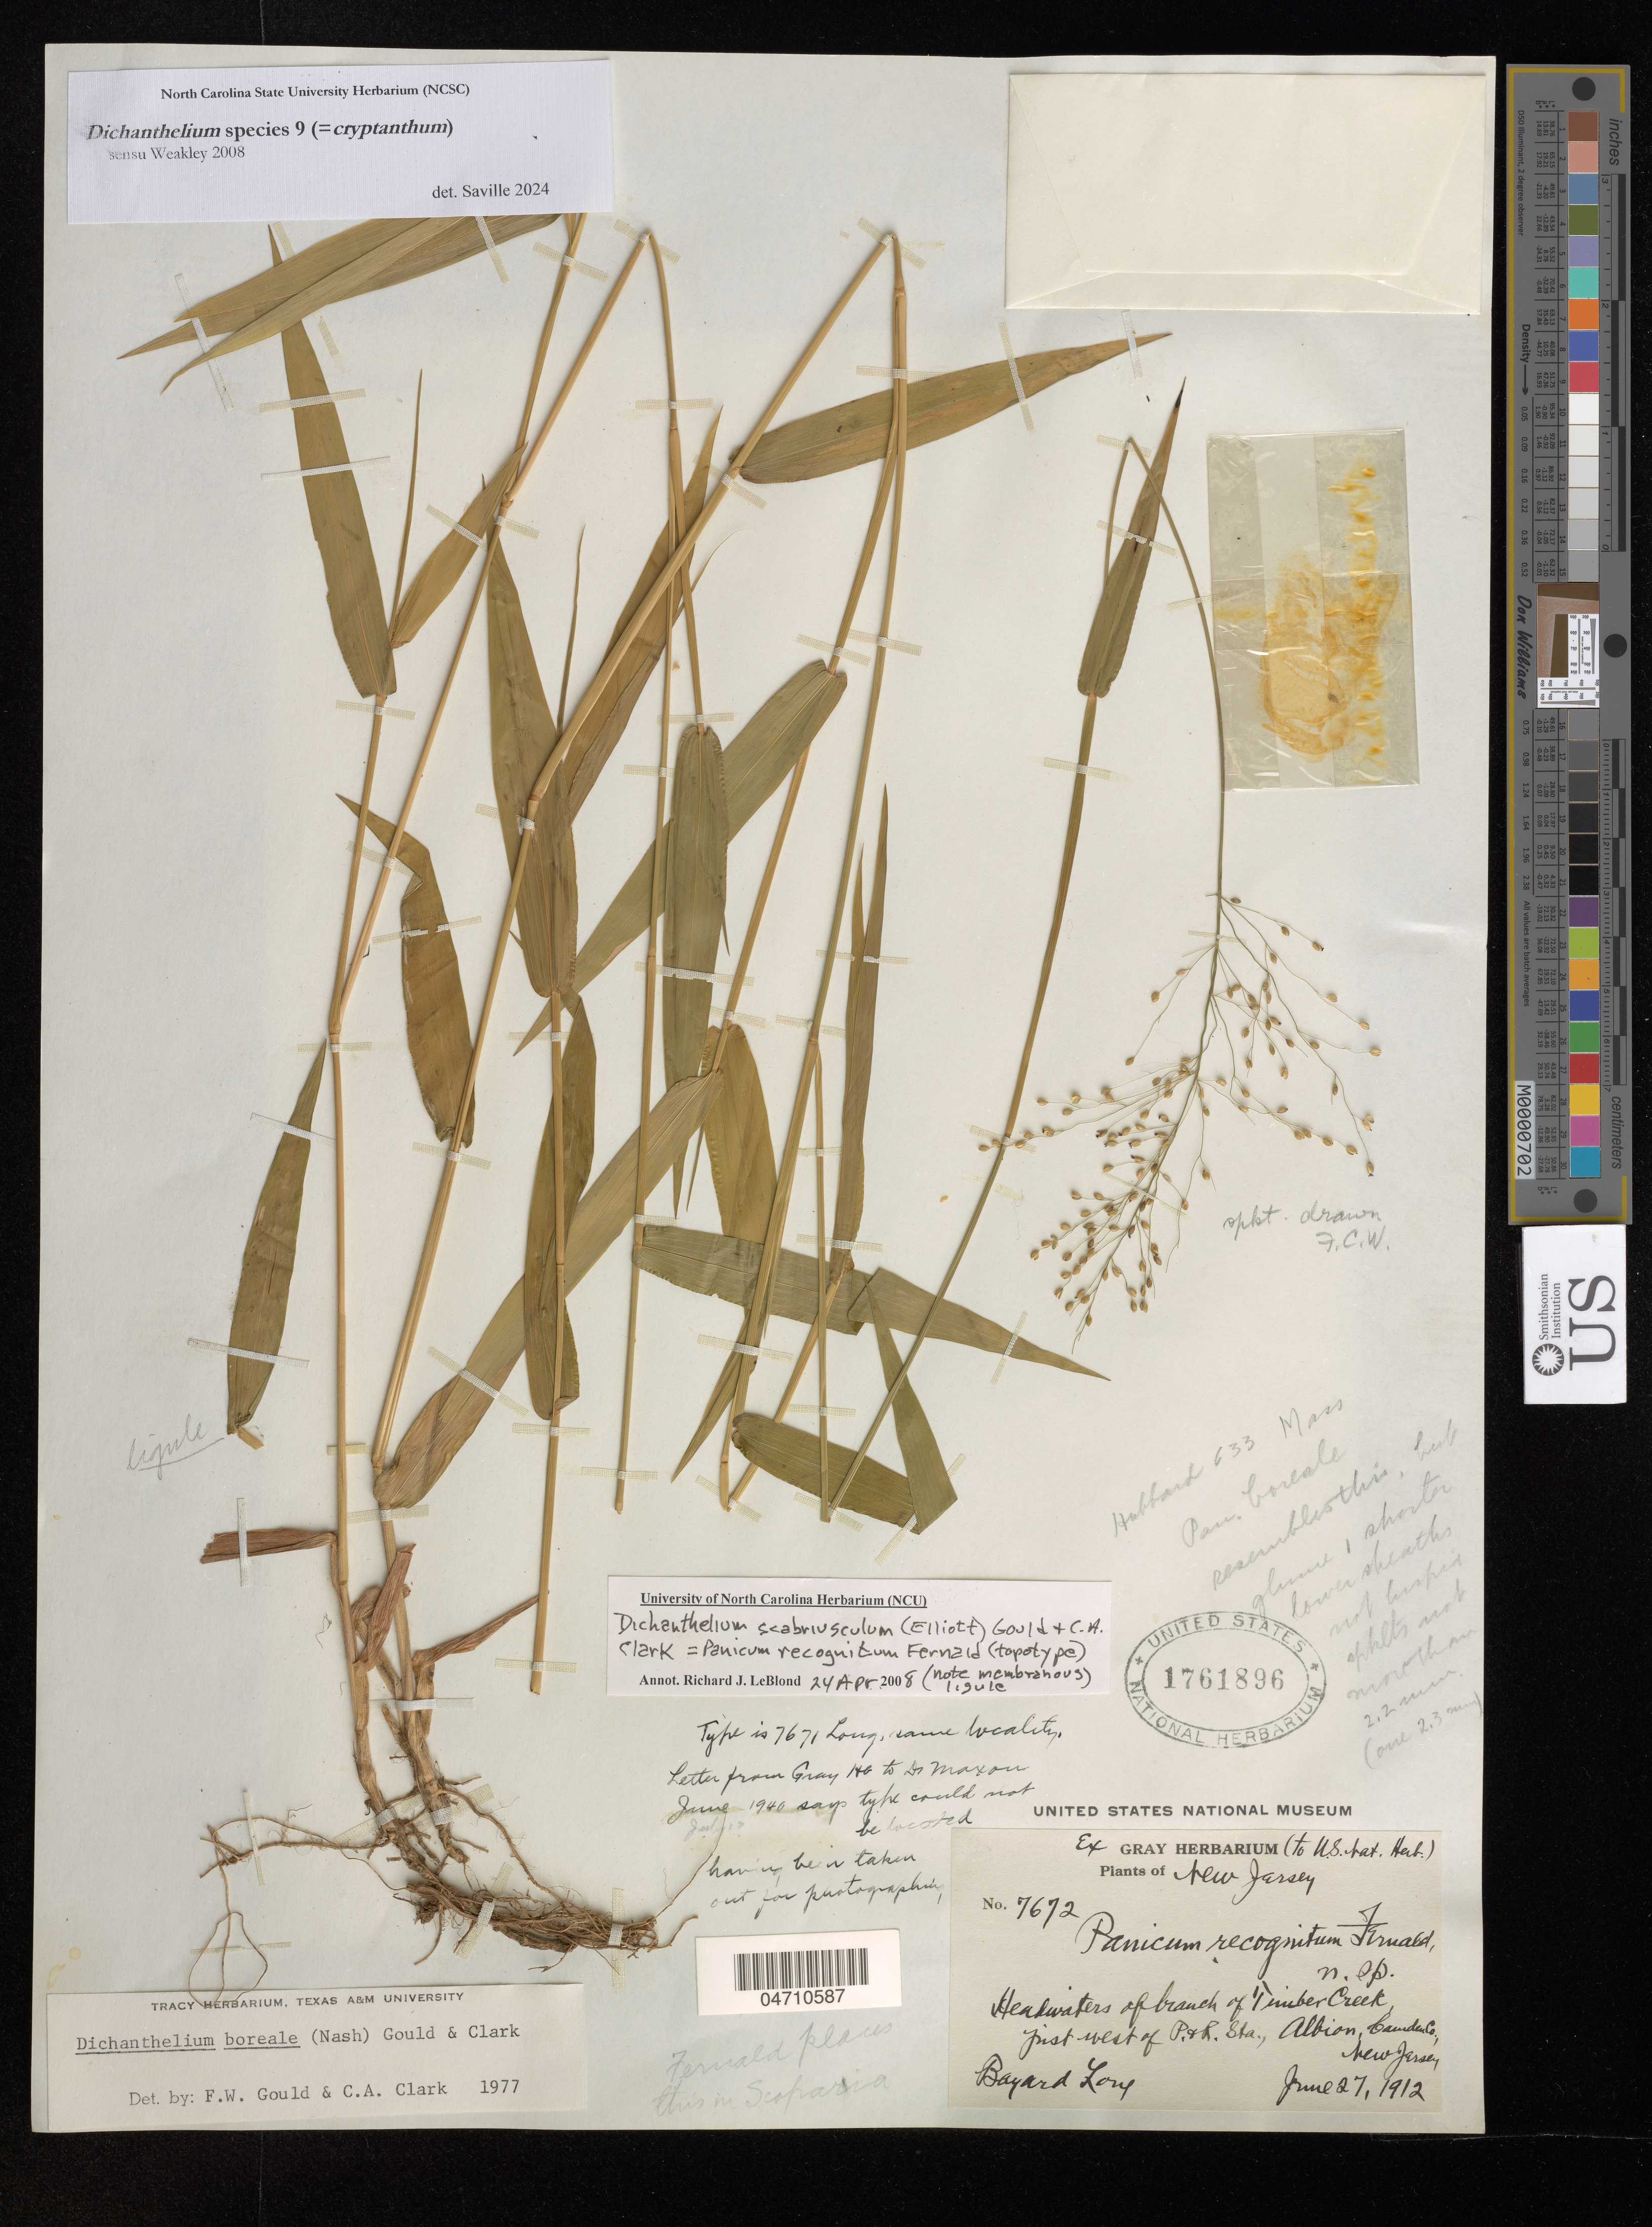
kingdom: Plantae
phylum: Tracheophyta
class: Liliopsida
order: Poales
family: Poaceae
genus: Dichanthelium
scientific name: Dichanthelium cryptanthum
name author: (Ashe) LeBlond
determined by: Saville, A. C., (NCSC), North Carolina State University (UNITED STATES)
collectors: B. H. Long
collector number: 7672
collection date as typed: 27 Jun 1912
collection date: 1912-06-27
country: United States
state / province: New Jersey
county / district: Camden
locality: Near Albion.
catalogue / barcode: US 1761896